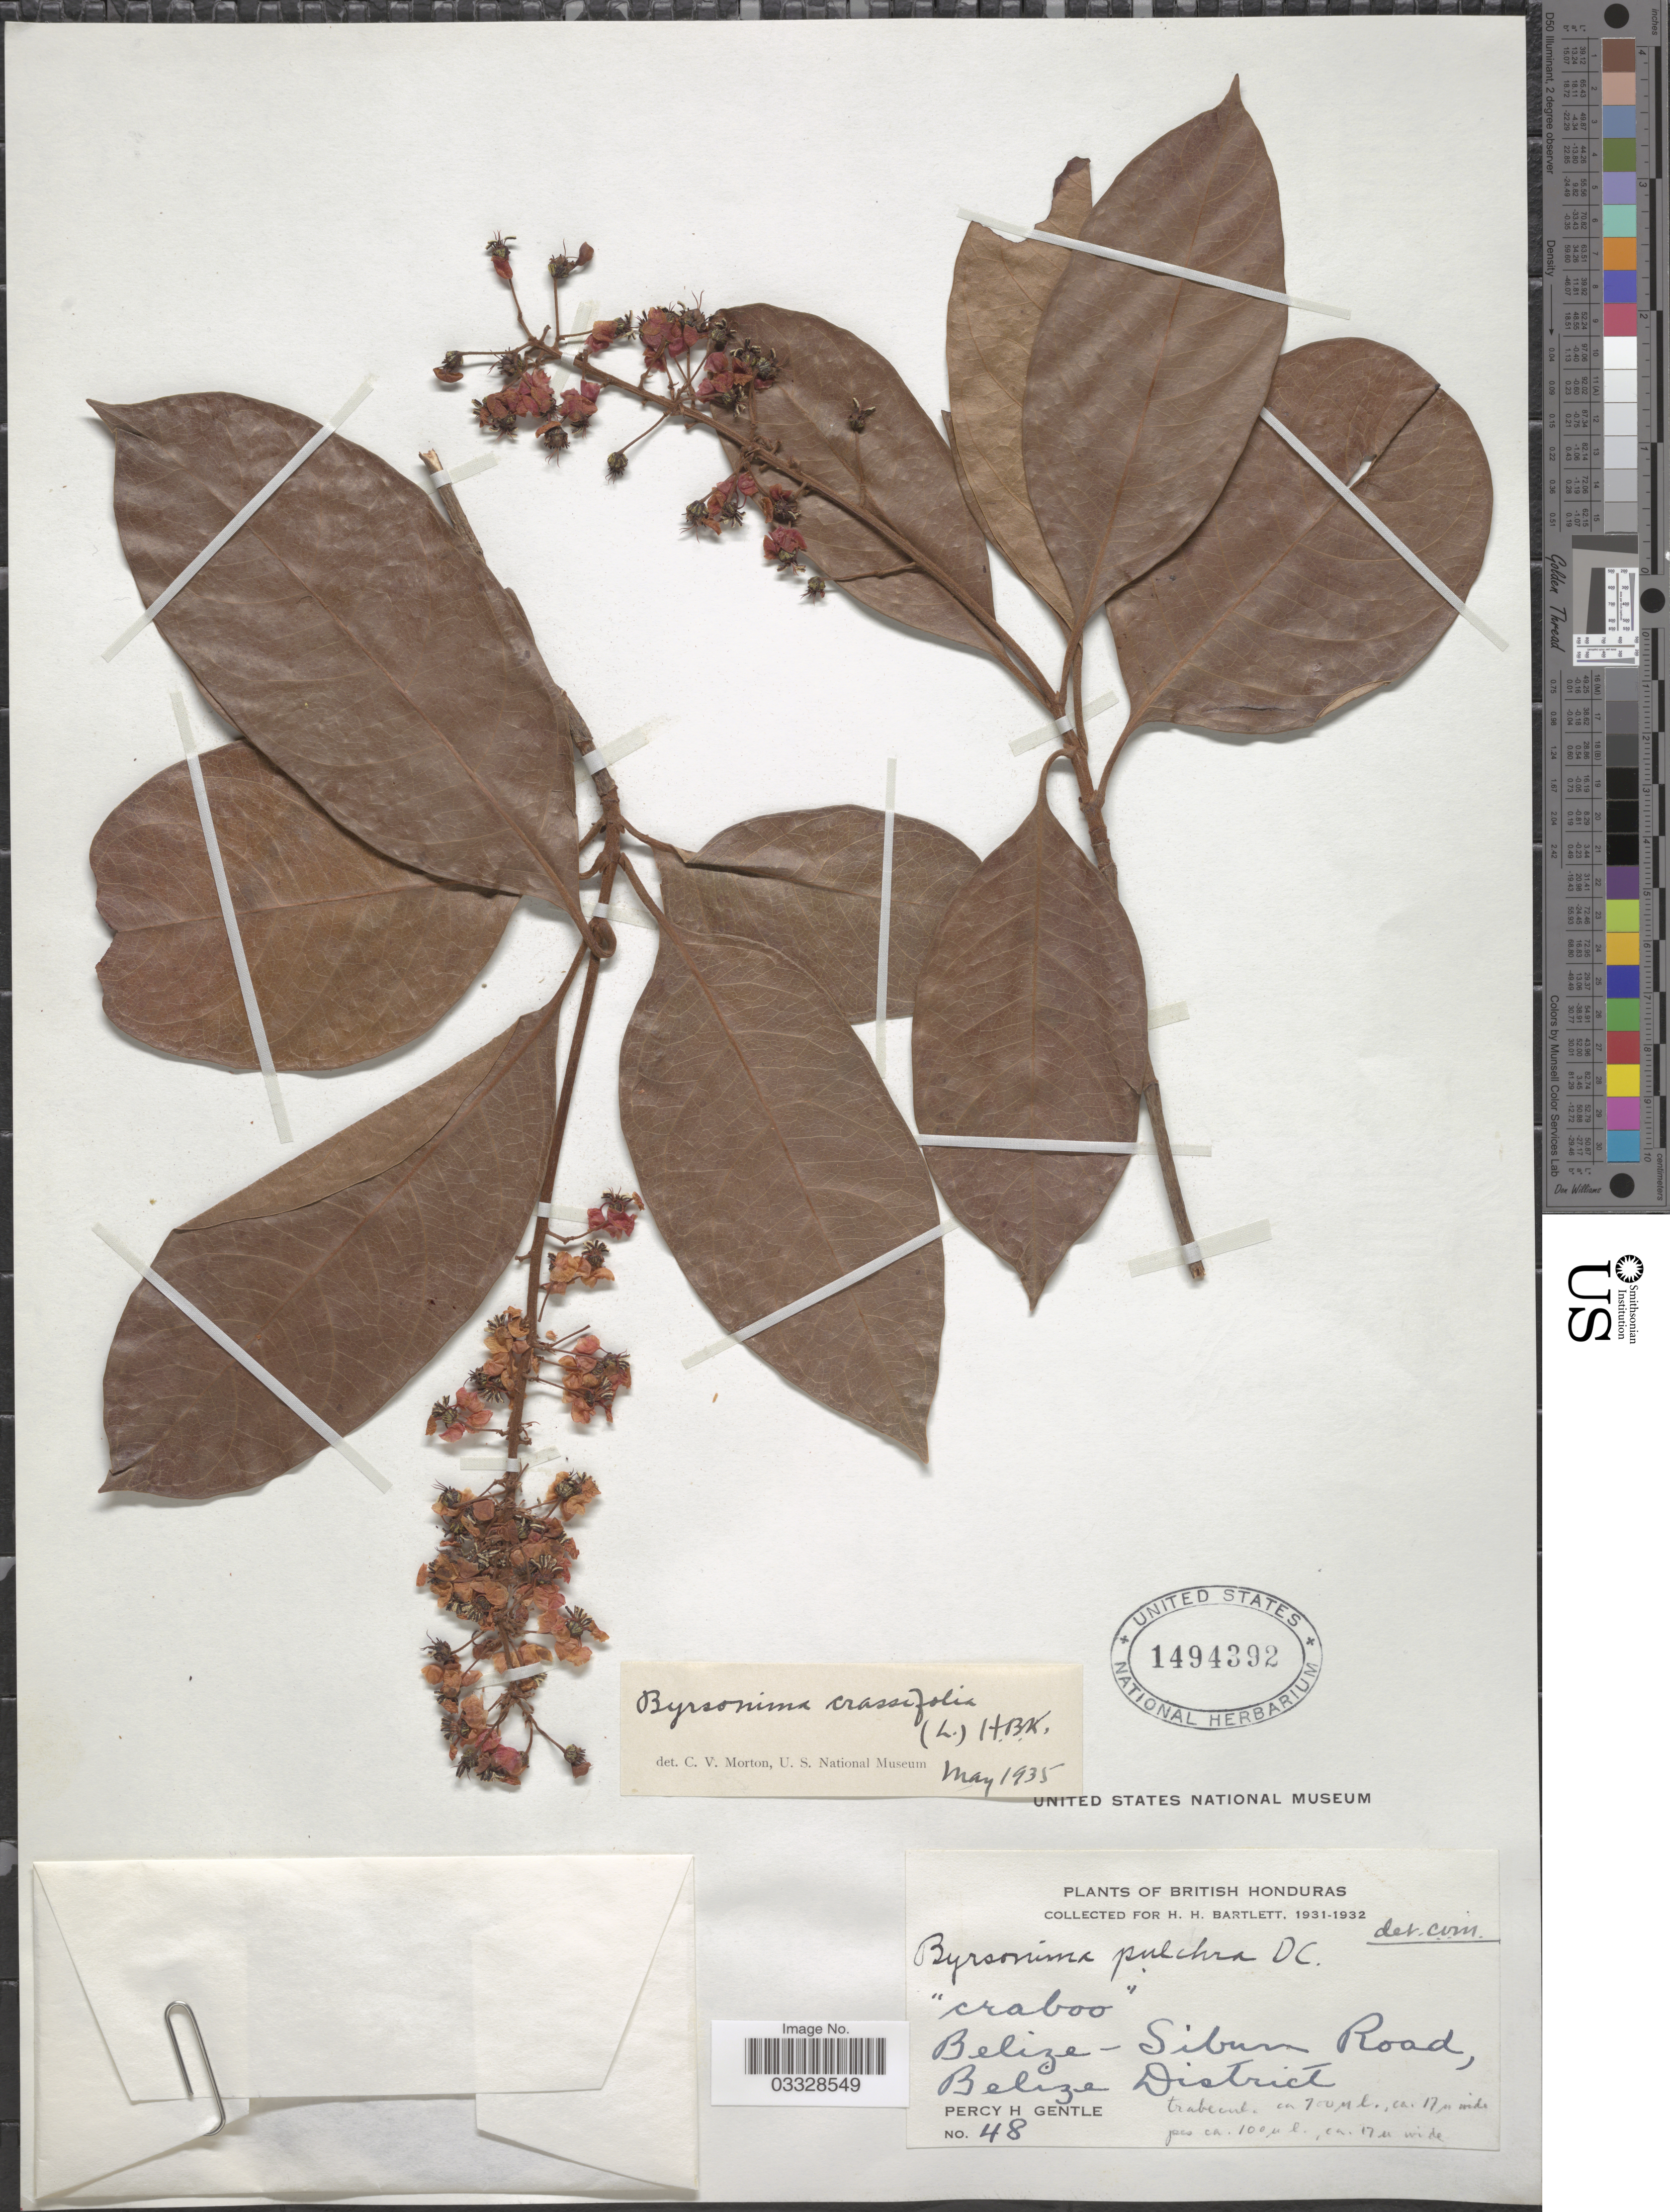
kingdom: Plantae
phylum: Tracheophyta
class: Magnoliopsida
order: Malpighiales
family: Malpighiaceae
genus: Byrsonima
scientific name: Byrsonima crassifolia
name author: (L.) Kunth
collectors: P. H. Gentle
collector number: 48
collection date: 1931/1932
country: Belize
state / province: Belize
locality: Belize - Sibun Road, Belize District.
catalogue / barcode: US 1494392